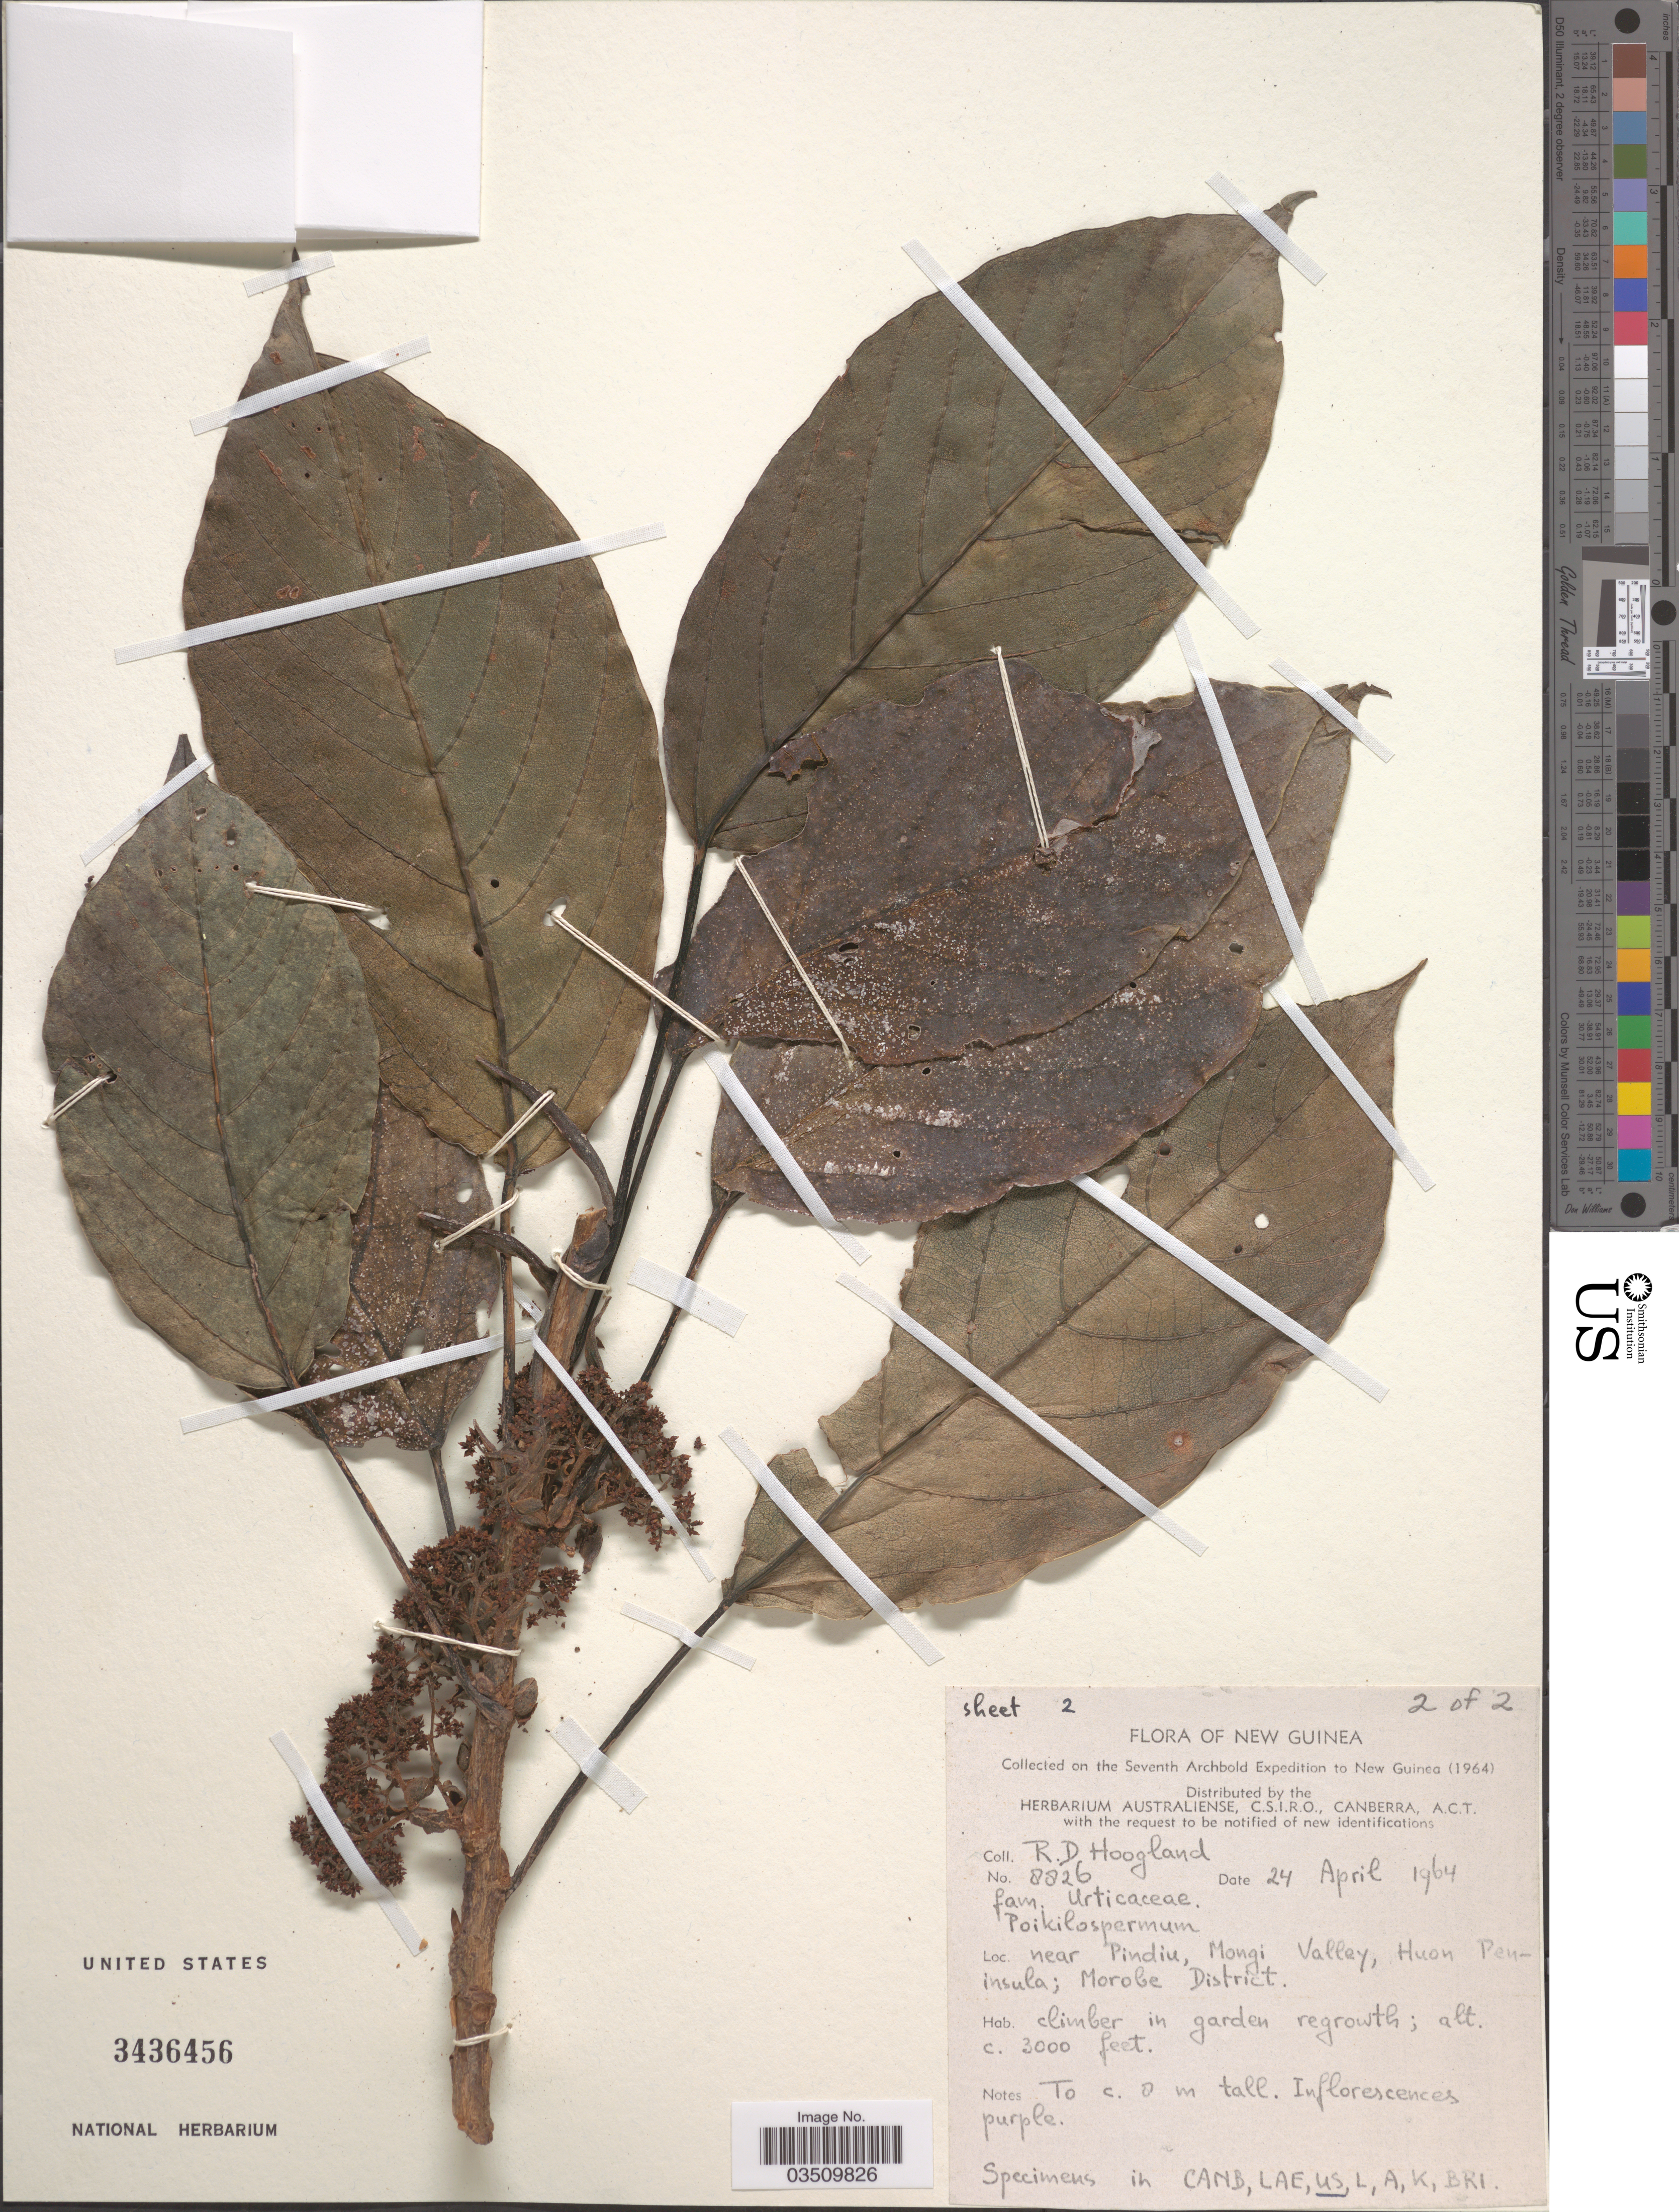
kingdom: Plantae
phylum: Tracheophyta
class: Magnoliopsida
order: Rosales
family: Urticaceae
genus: Poikilospermum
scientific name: Poikilospermum sp.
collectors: R. D. Hoogland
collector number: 8826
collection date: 1964-04-24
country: Papua New Guinea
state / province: Morobe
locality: New Guinea. Near Pindiu, Mongi Valley, Huan Peninsula; Morobe District.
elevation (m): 914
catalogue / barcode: US 3436456